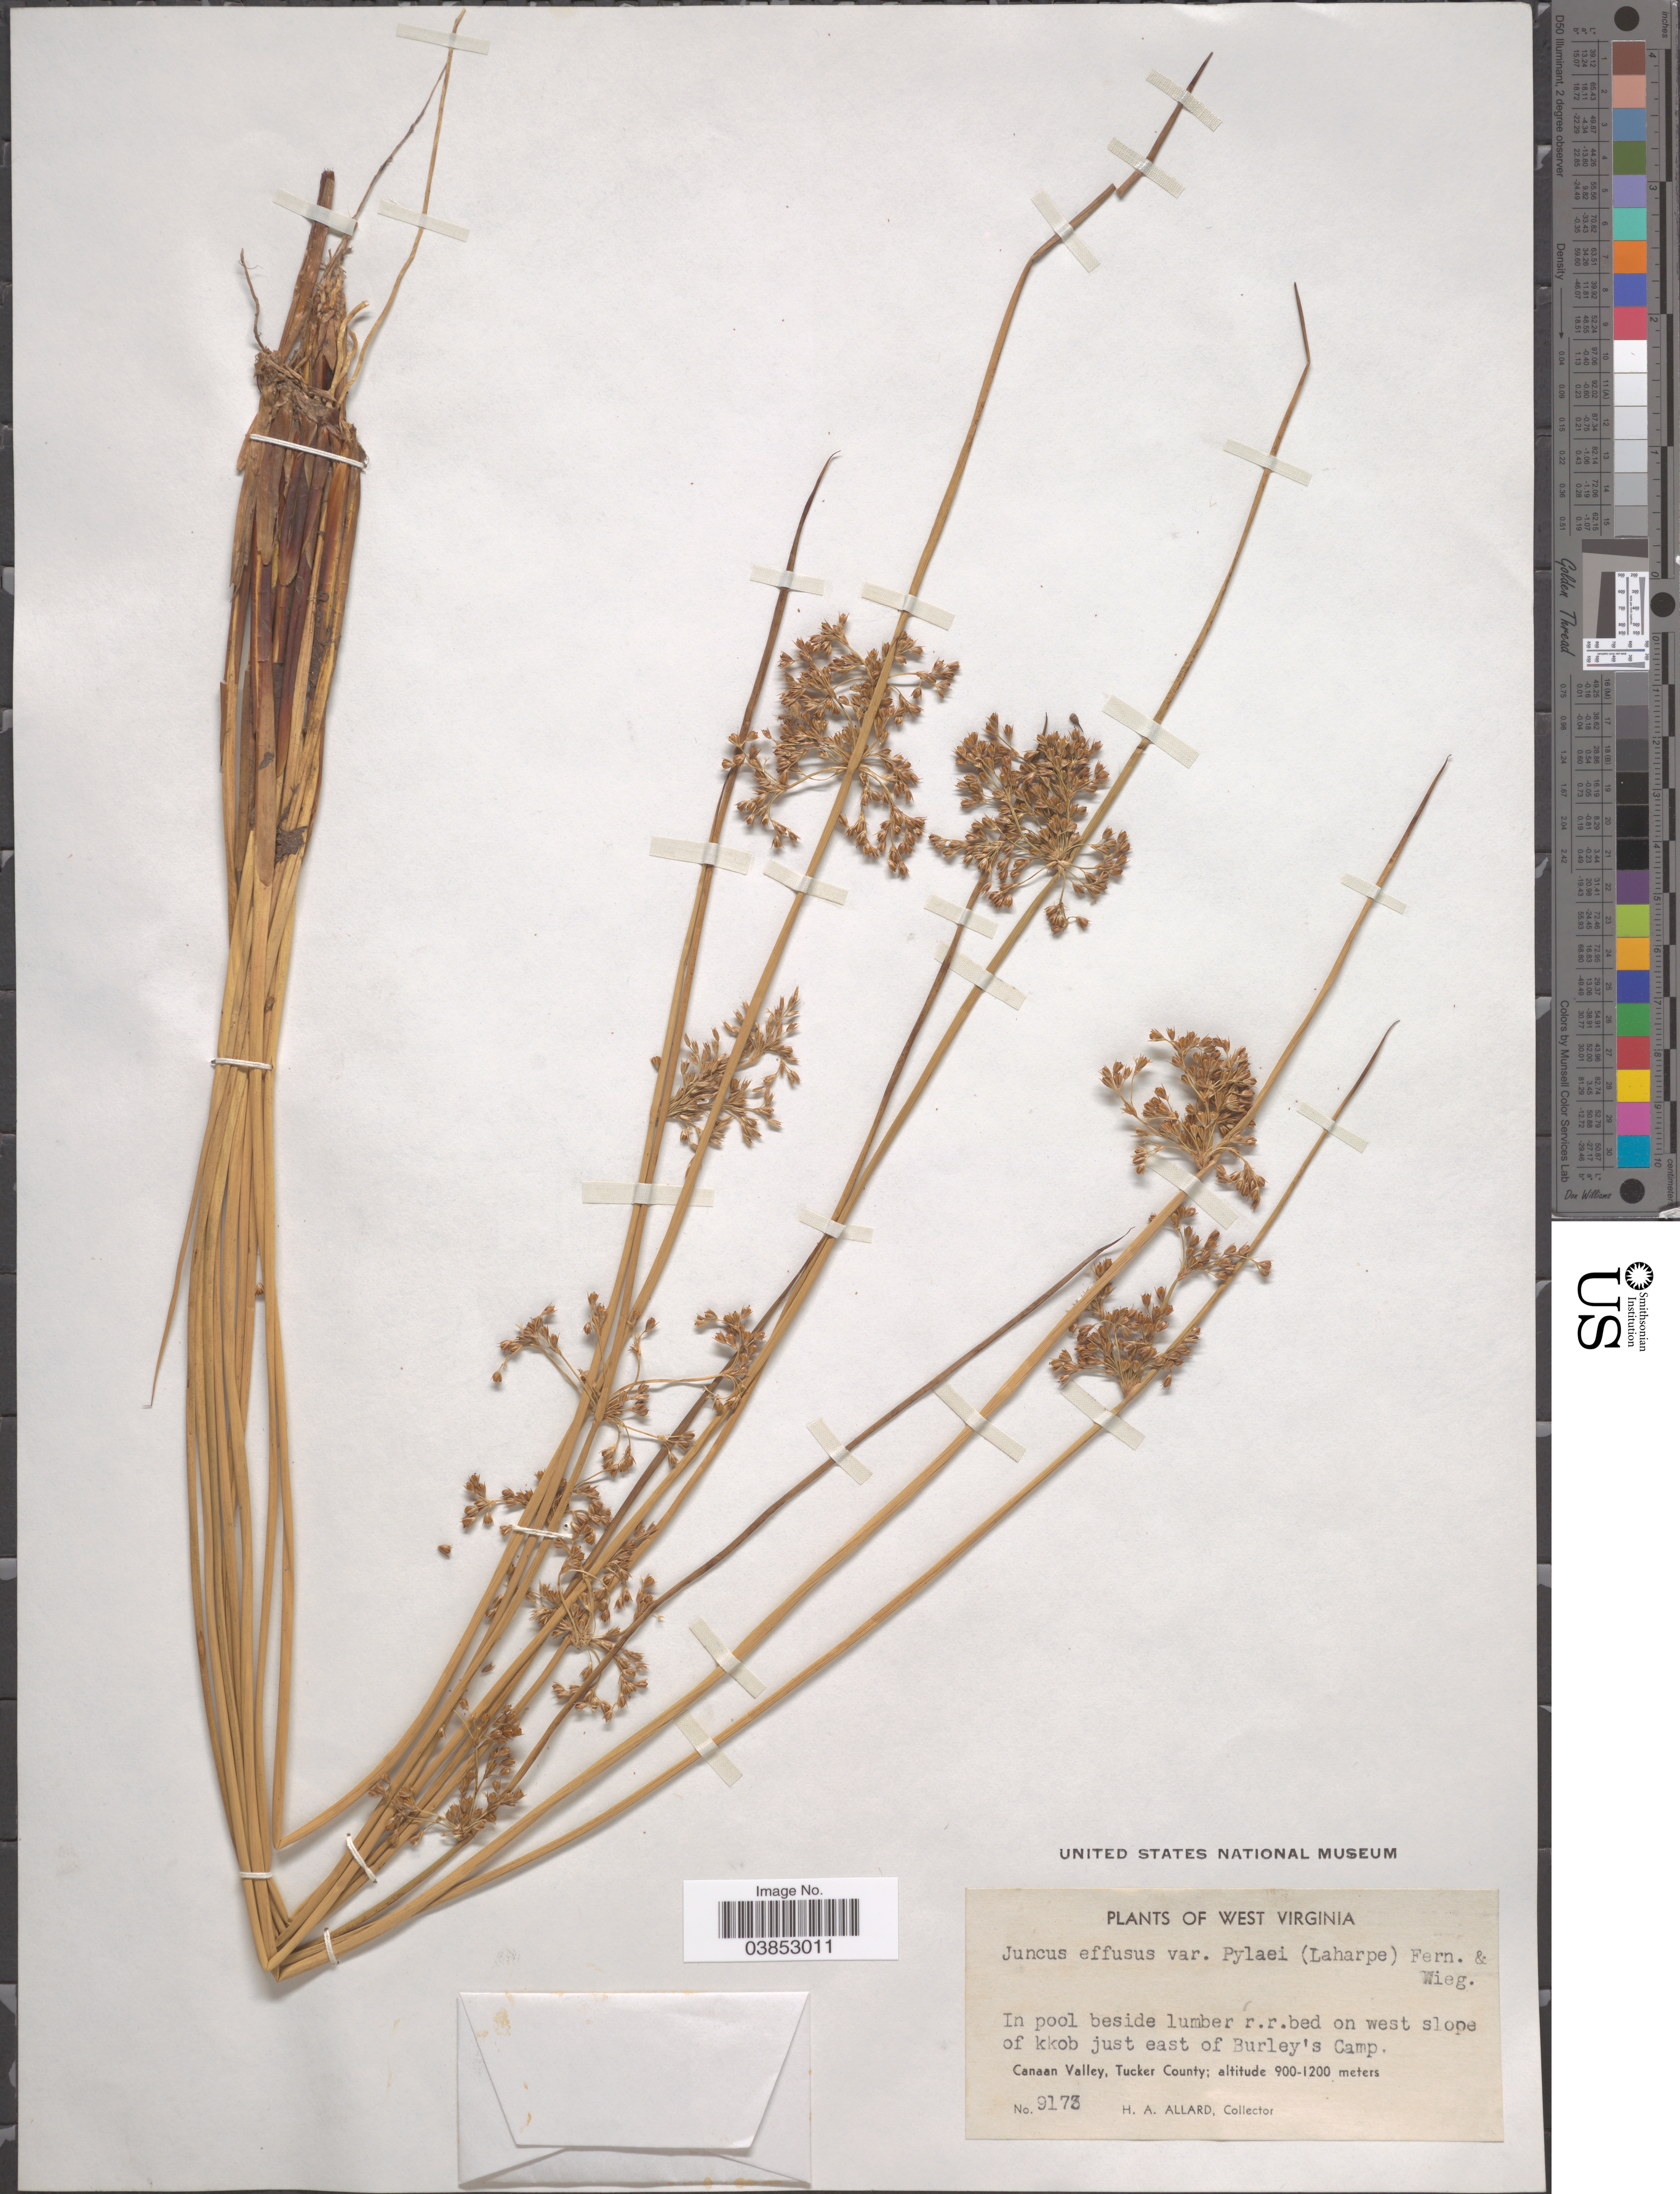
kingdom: Plantae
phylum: Tracheophyta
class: Liliopsida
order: Poales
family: Juncaceae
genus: Juncus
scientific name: Juncus effusus var. pylaei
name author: (Laharpe) Fernald & Wiegand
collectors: H. A. Allard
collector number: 9173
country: United States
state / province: West Virginia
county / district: Tucker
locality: In pool beside lumber r. r.bed on west slope of kkob just east of Burley's Camp. Canaan Valley, Tucker County.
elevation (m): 900